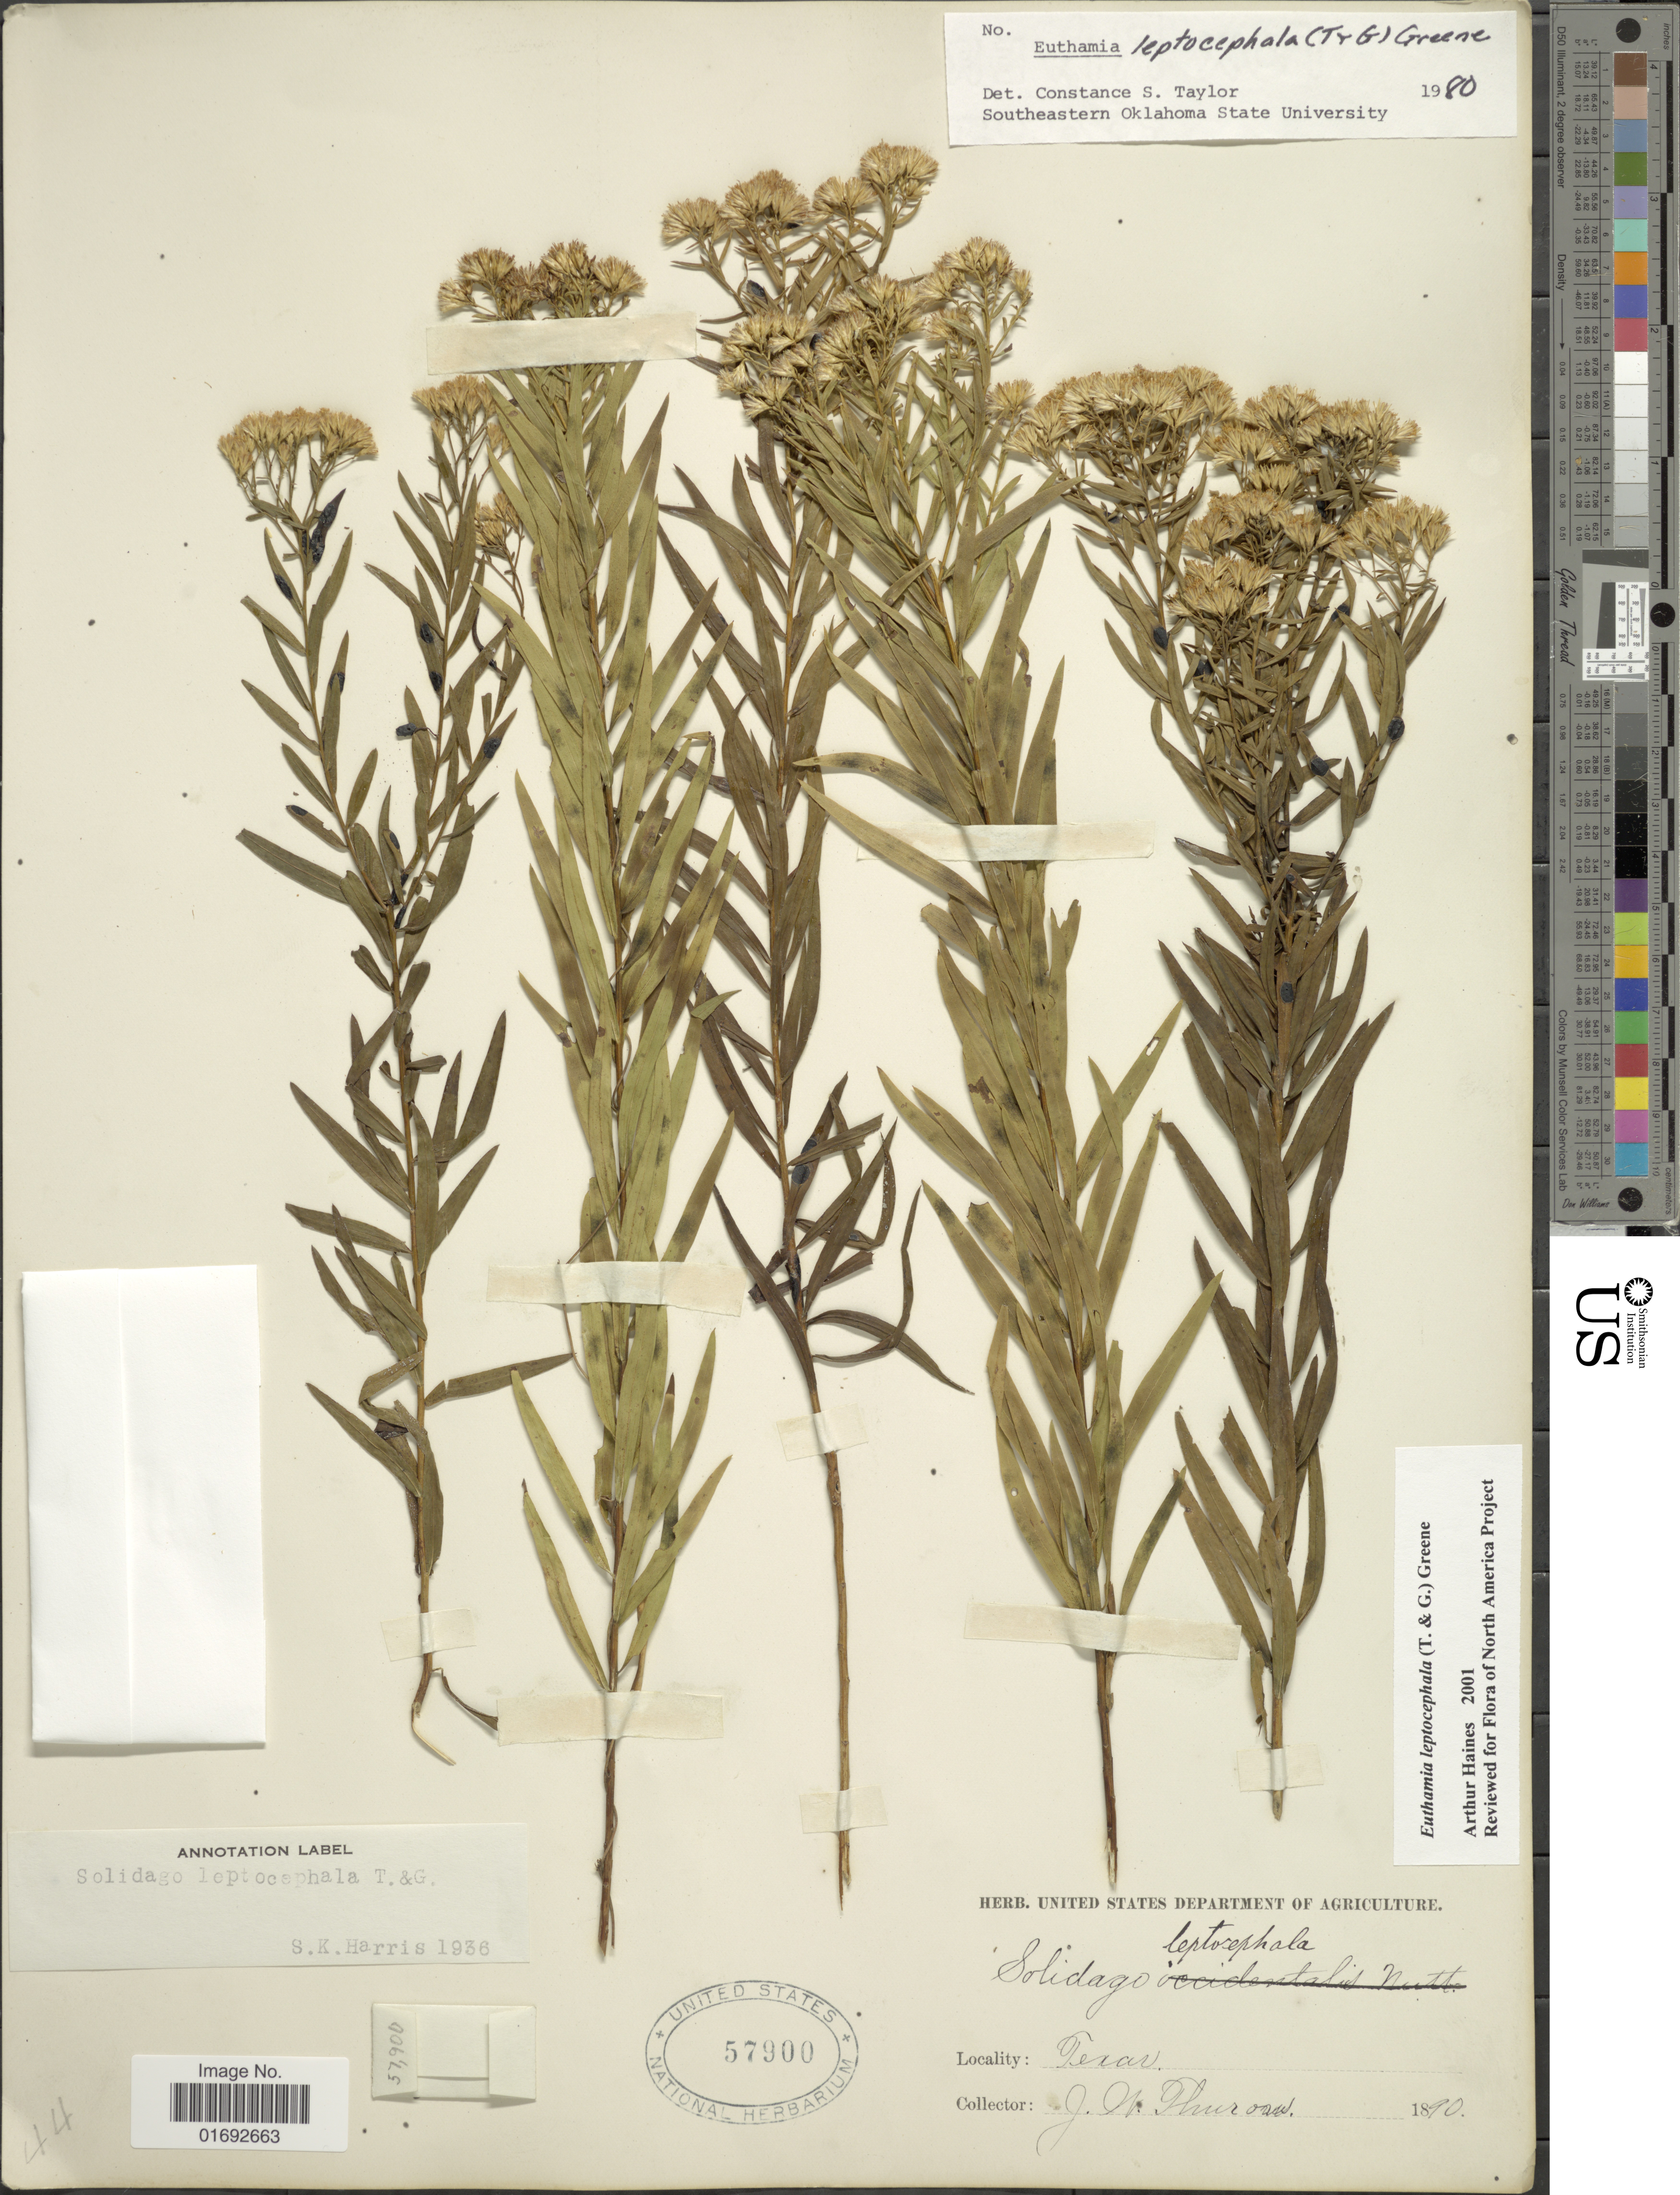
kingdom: Plantae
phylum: Tracheophyta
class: Magnoliopsida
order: Asterales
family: Asteraceae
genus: Euthamia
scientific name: Euthamia leptocephala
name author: (Torr. & A. Gray) Greene ex Porter & Britton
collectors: F. W. Thurow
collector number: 44*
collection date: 1890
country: United States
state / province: Texas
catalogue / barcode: US 57900